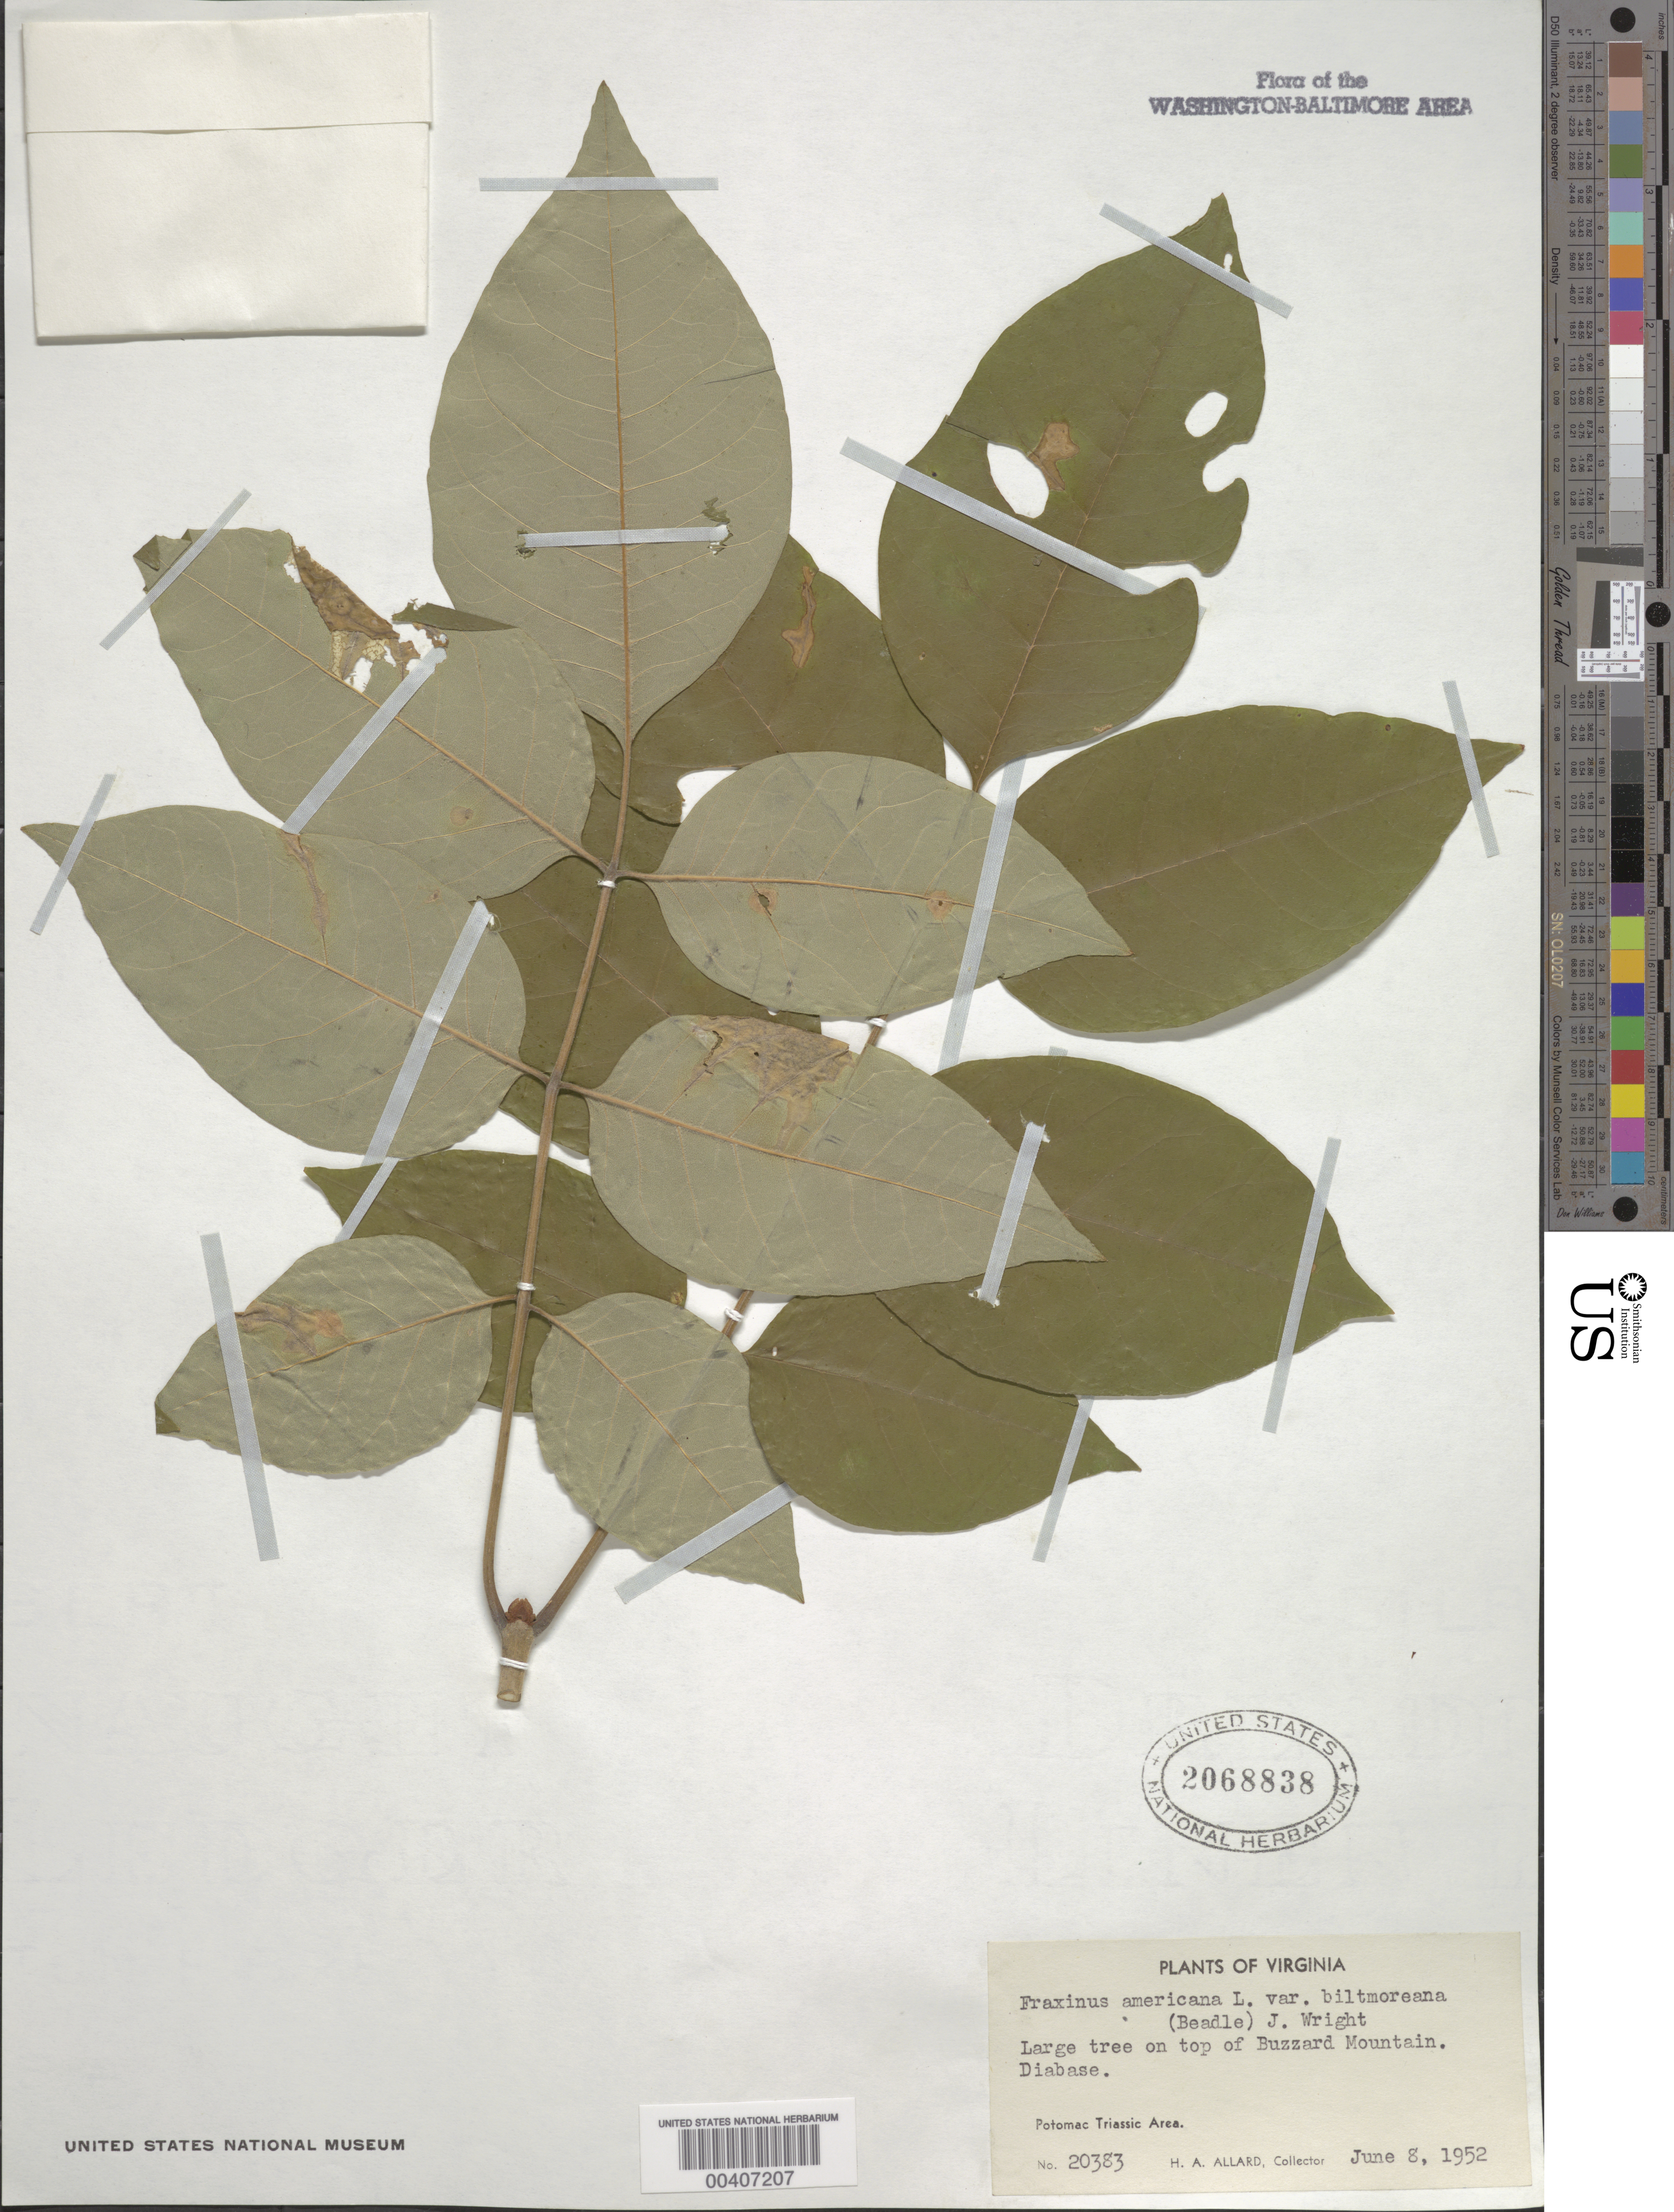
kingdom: Plantae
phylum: Tracheophyta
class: Magnoliopsida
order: Lamiales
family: Oleaceae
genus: Fraxinus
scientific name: Fraxinus americana var. biltmoreana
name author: (Beadle) J.W. Wright ex Fernald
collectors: H. A. Allard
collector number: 20383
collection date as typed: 08 Jun 1952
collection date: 1952-06-08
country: United States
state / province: Virginia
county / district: Culpeper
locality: Buzzard Mountain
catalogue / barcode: US 2068838